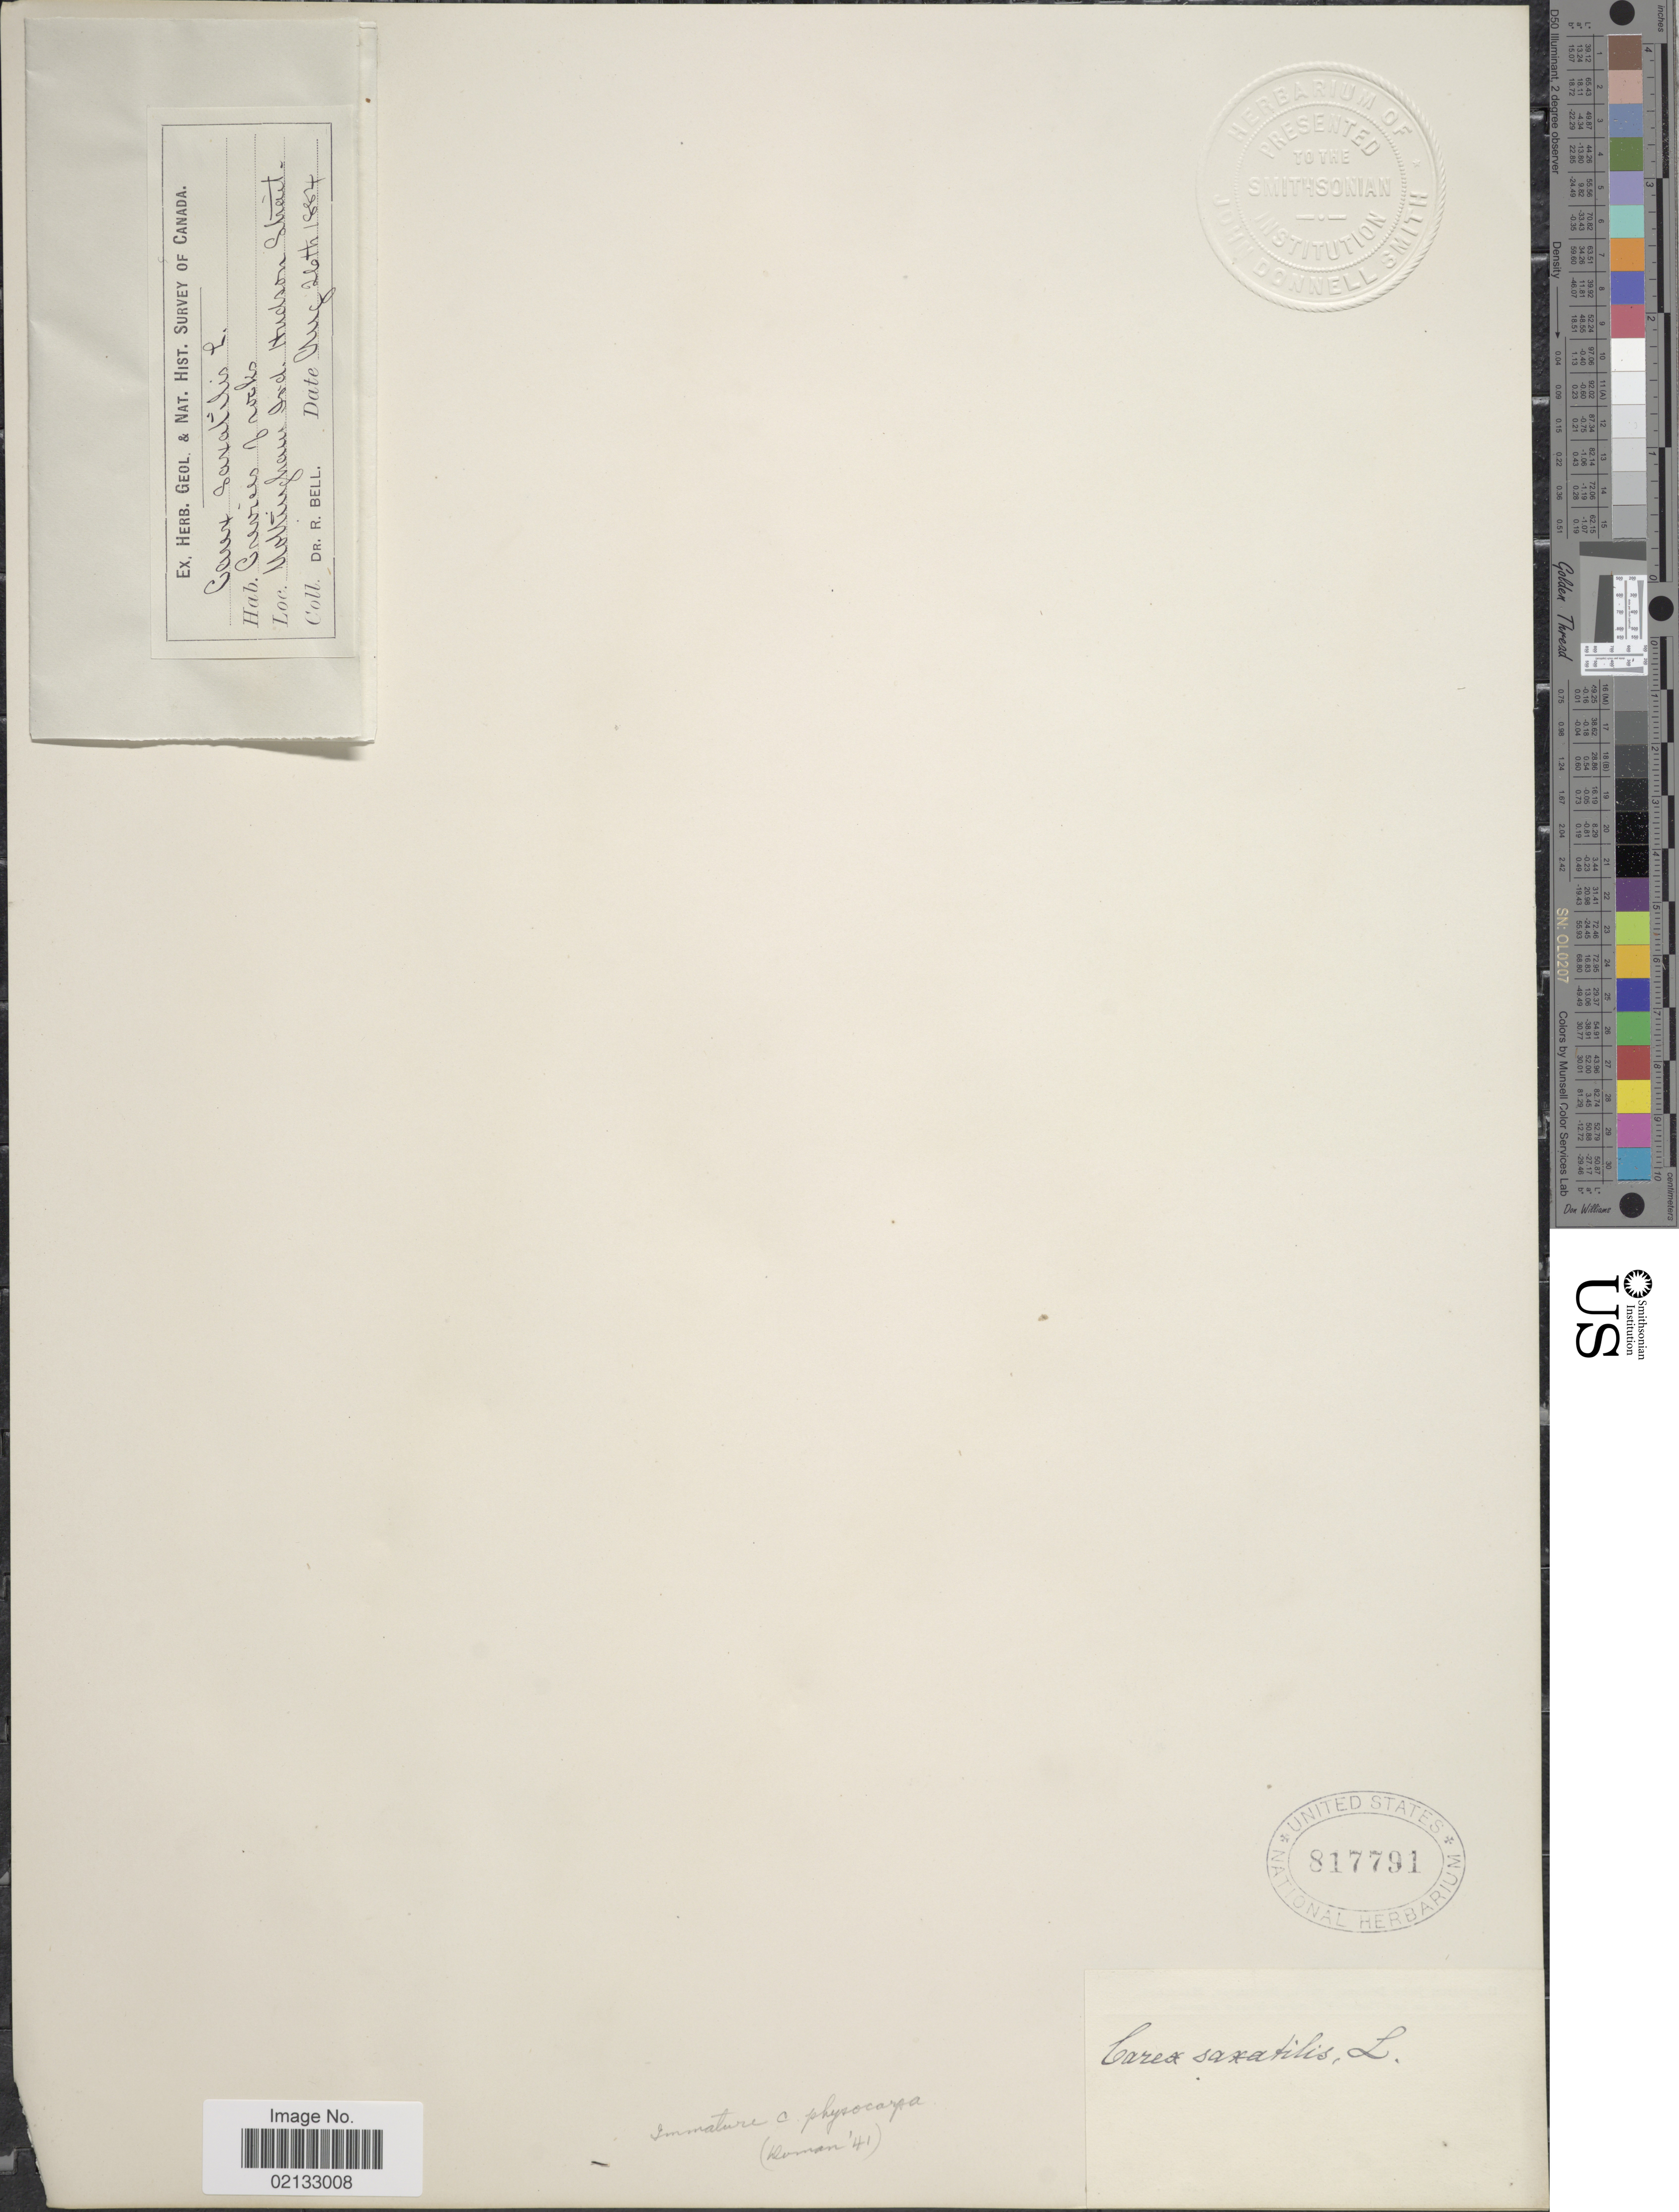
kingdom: Plantae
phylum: Tracheophyta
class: Liliopsida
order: Poales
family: Cyperaceae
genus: Carex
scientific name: Carex saxatilis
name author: L.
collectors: C. R. Bell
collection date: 1884-08-26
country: Canada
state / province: Nunavut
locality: Nottingham Island, Hudson Strait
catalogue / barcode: US 817791